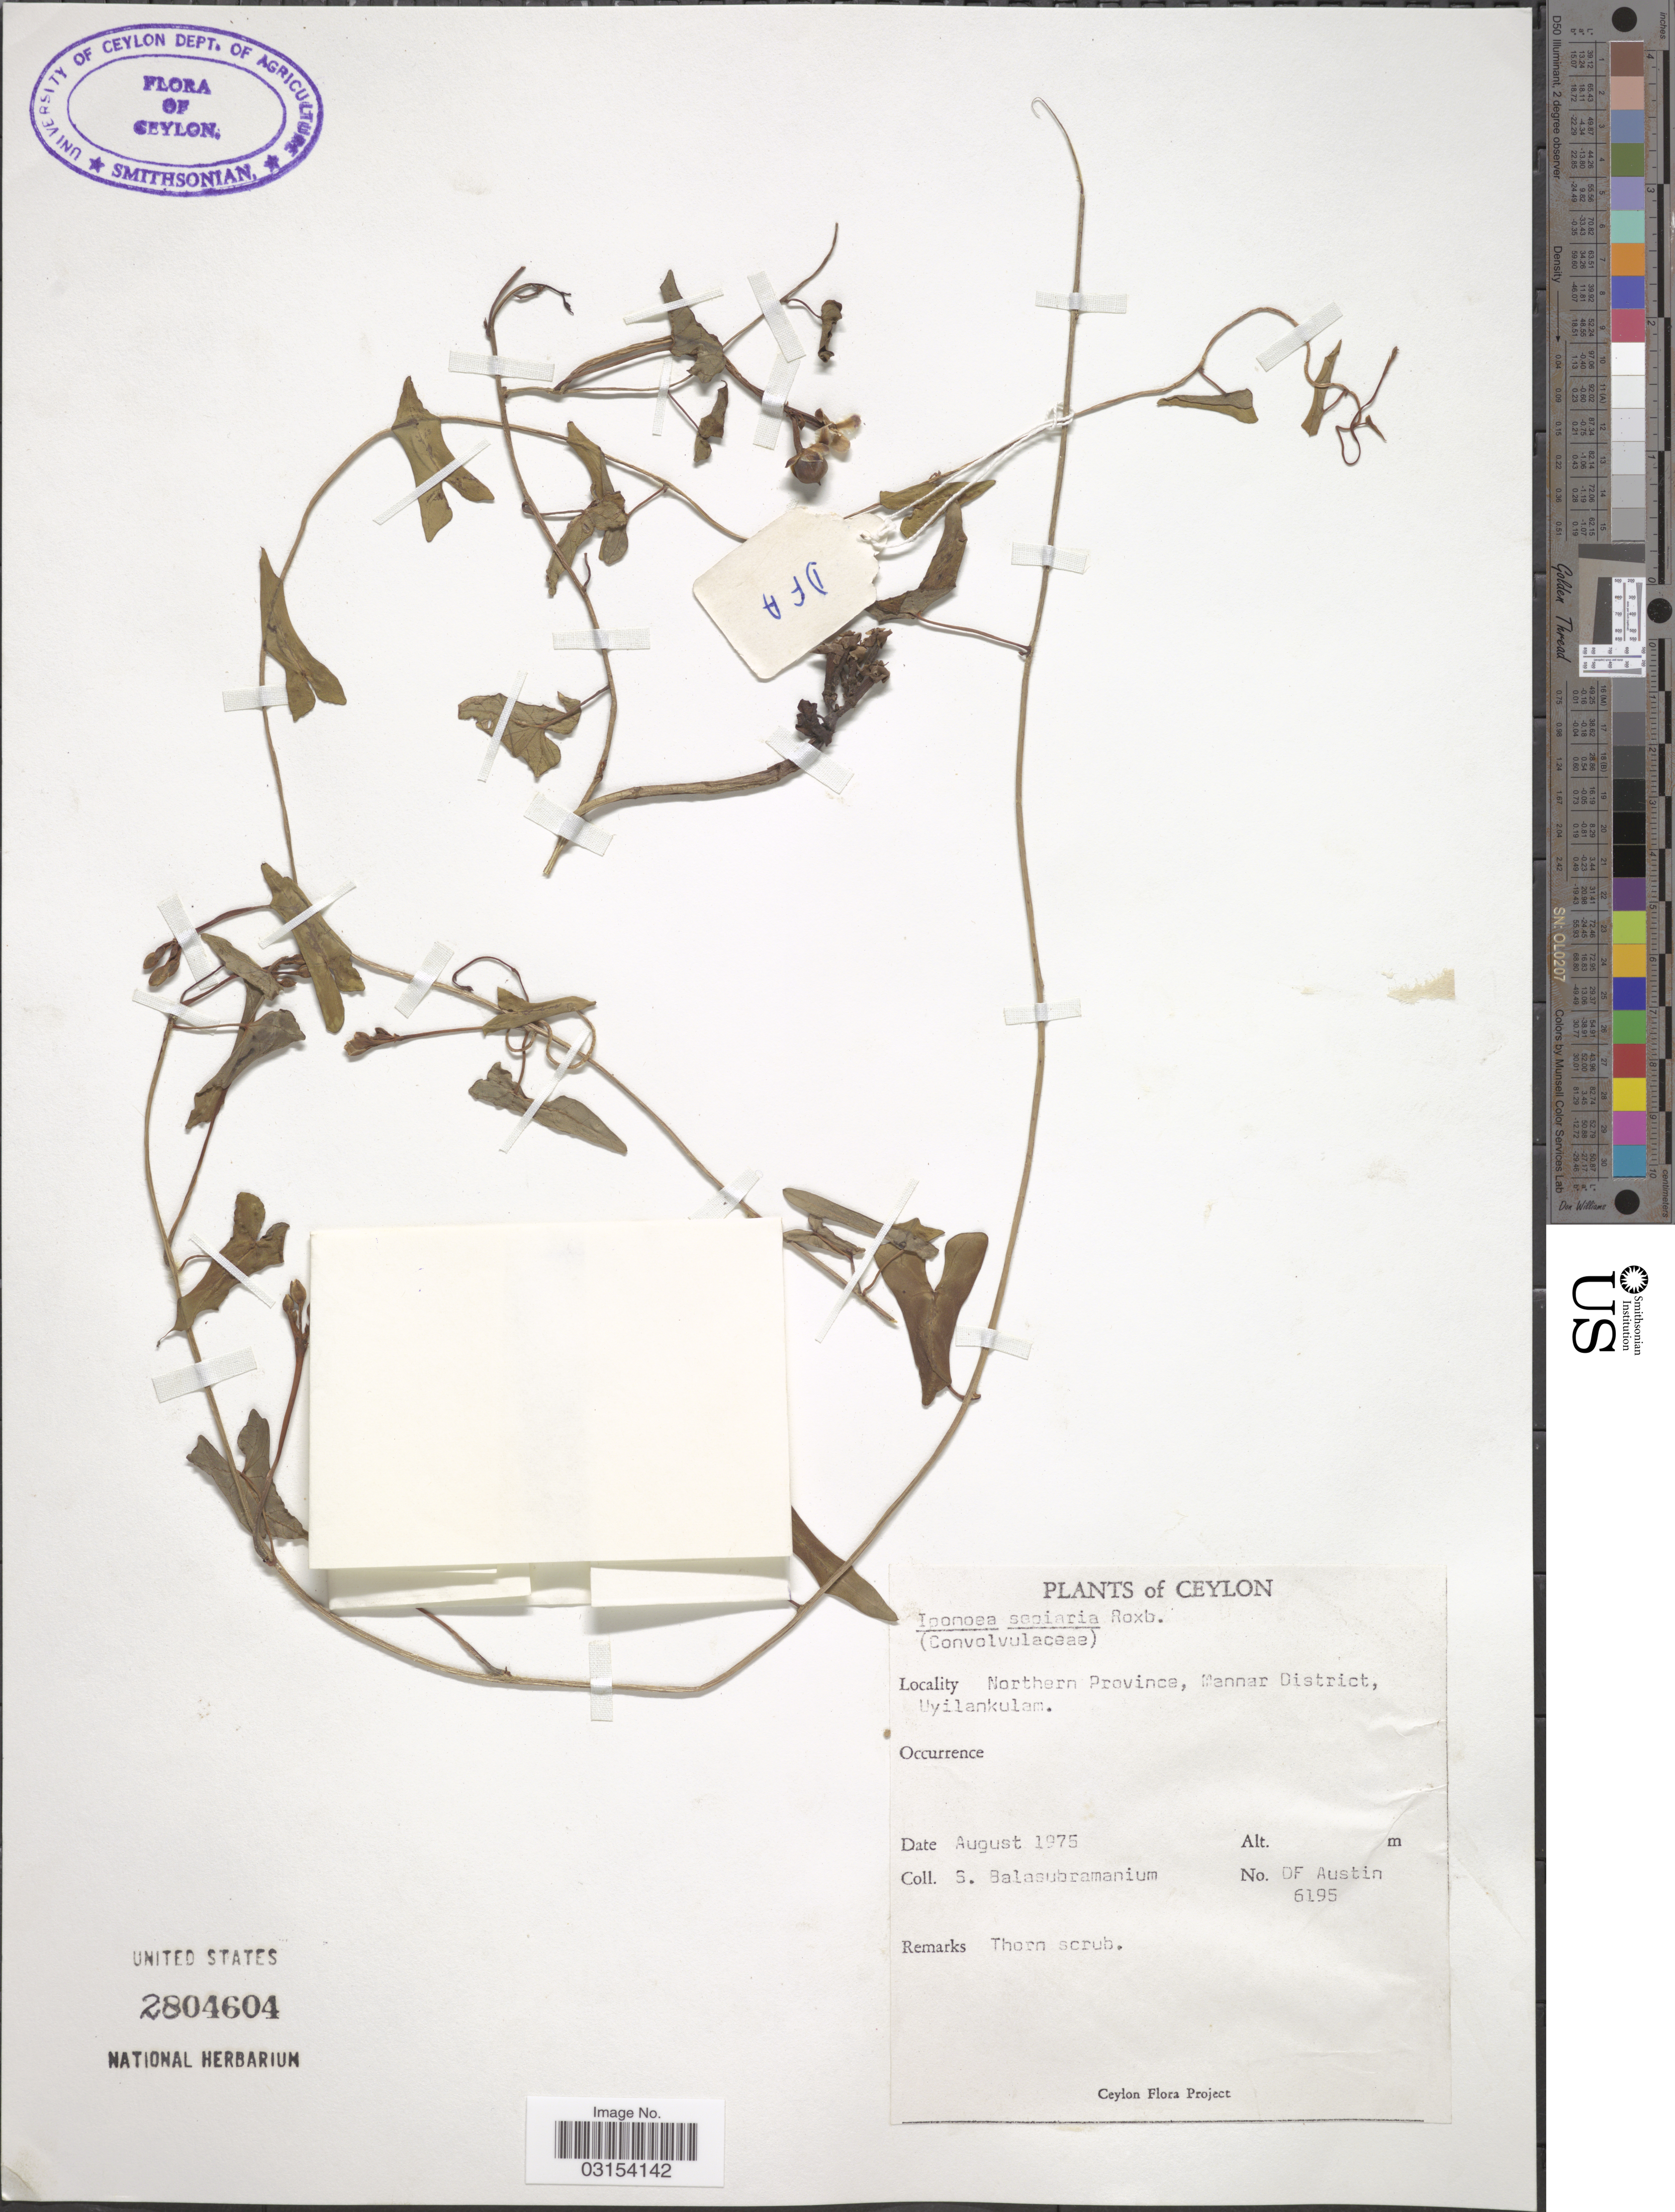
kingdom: Plantae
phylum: Tracheophyta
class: Magnoliopsida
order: Solanales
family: Convolvulaceae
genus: Ipomoea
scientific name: Ipomoea sepiaria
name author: Koenig ex Roxb.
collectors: S. Balasubramanium & D. Austin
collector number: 6195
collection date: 1975-08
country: Sri Lanka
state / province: Northern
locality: Ceylon, Northern Province, Mannar District, Uyilankulam.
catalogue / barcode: US 2804604